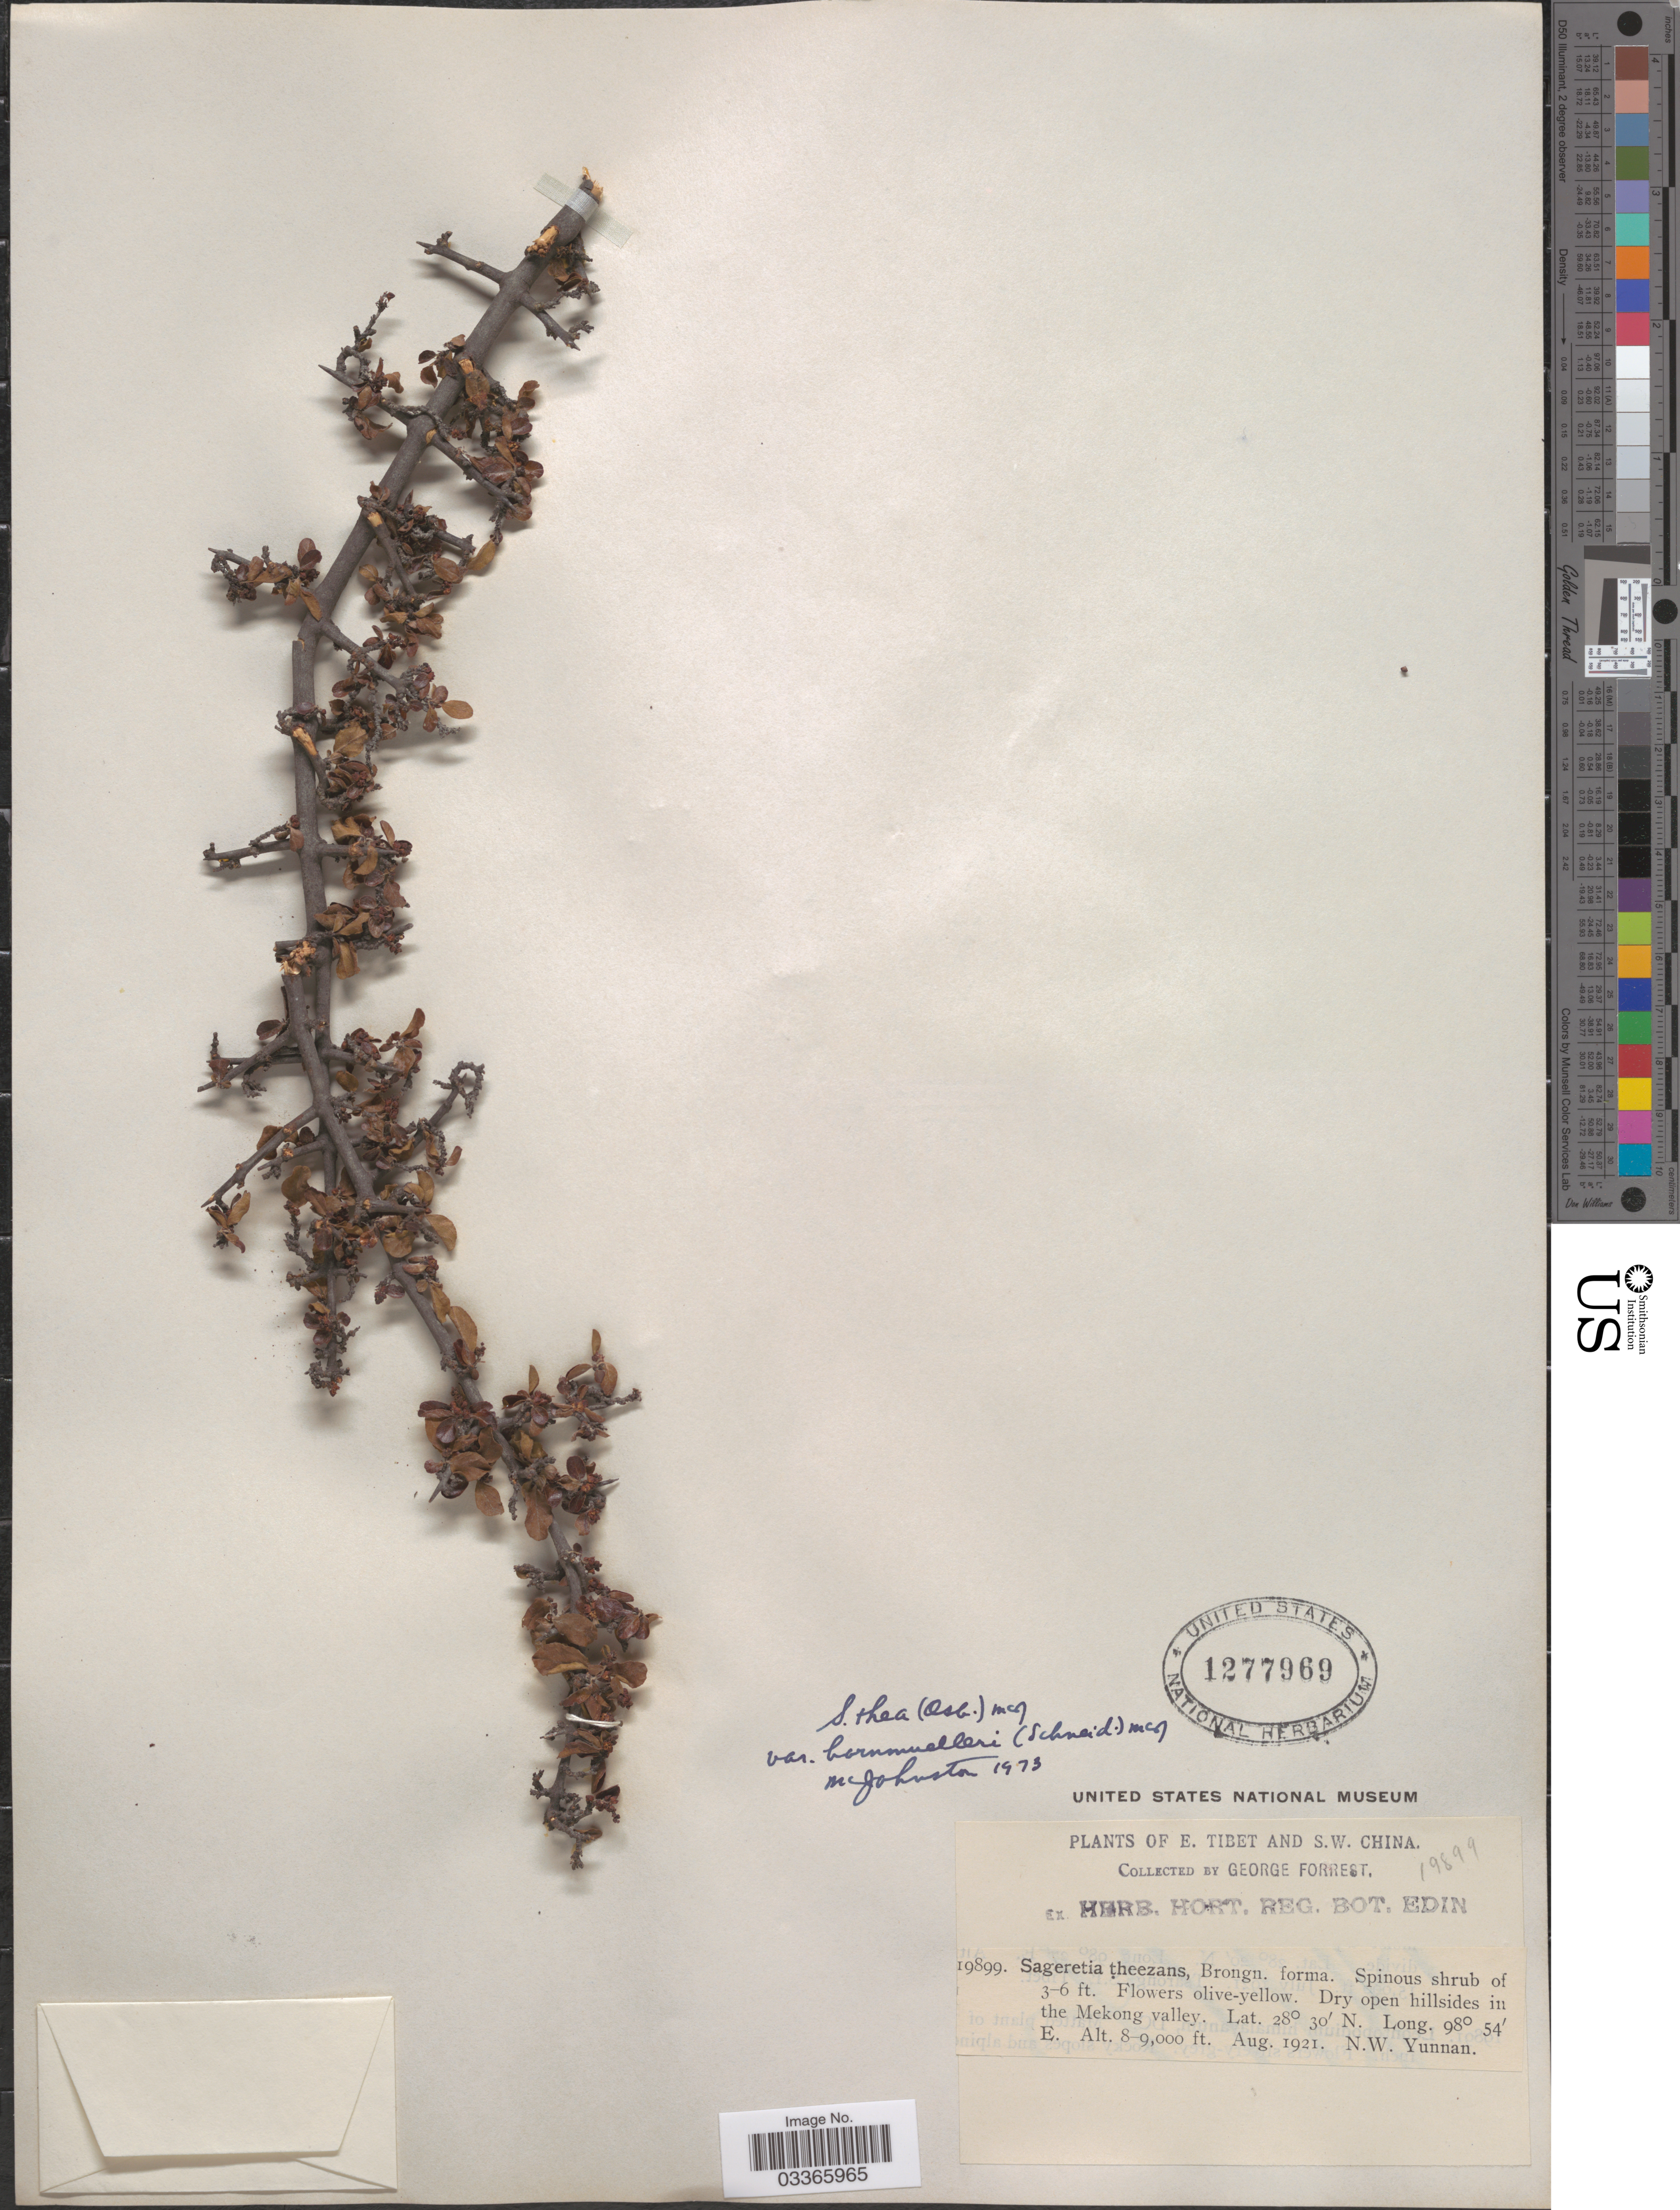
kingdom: Plantae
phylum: Tracheophyta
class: Magnoliopsida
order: Rosales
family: Rhamnaceae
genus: Sageretia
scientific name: Sageretia thea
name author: (Osbeck) M.C. Johnst.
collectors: G. Forrest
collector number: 19899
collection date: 1921-08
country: China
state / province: Yunnan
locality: E. Tibet and S.W. China, Dry open hillsides in the Mekong valley, N.W. Yunnan.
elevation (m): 2438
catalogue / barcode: US 1277969